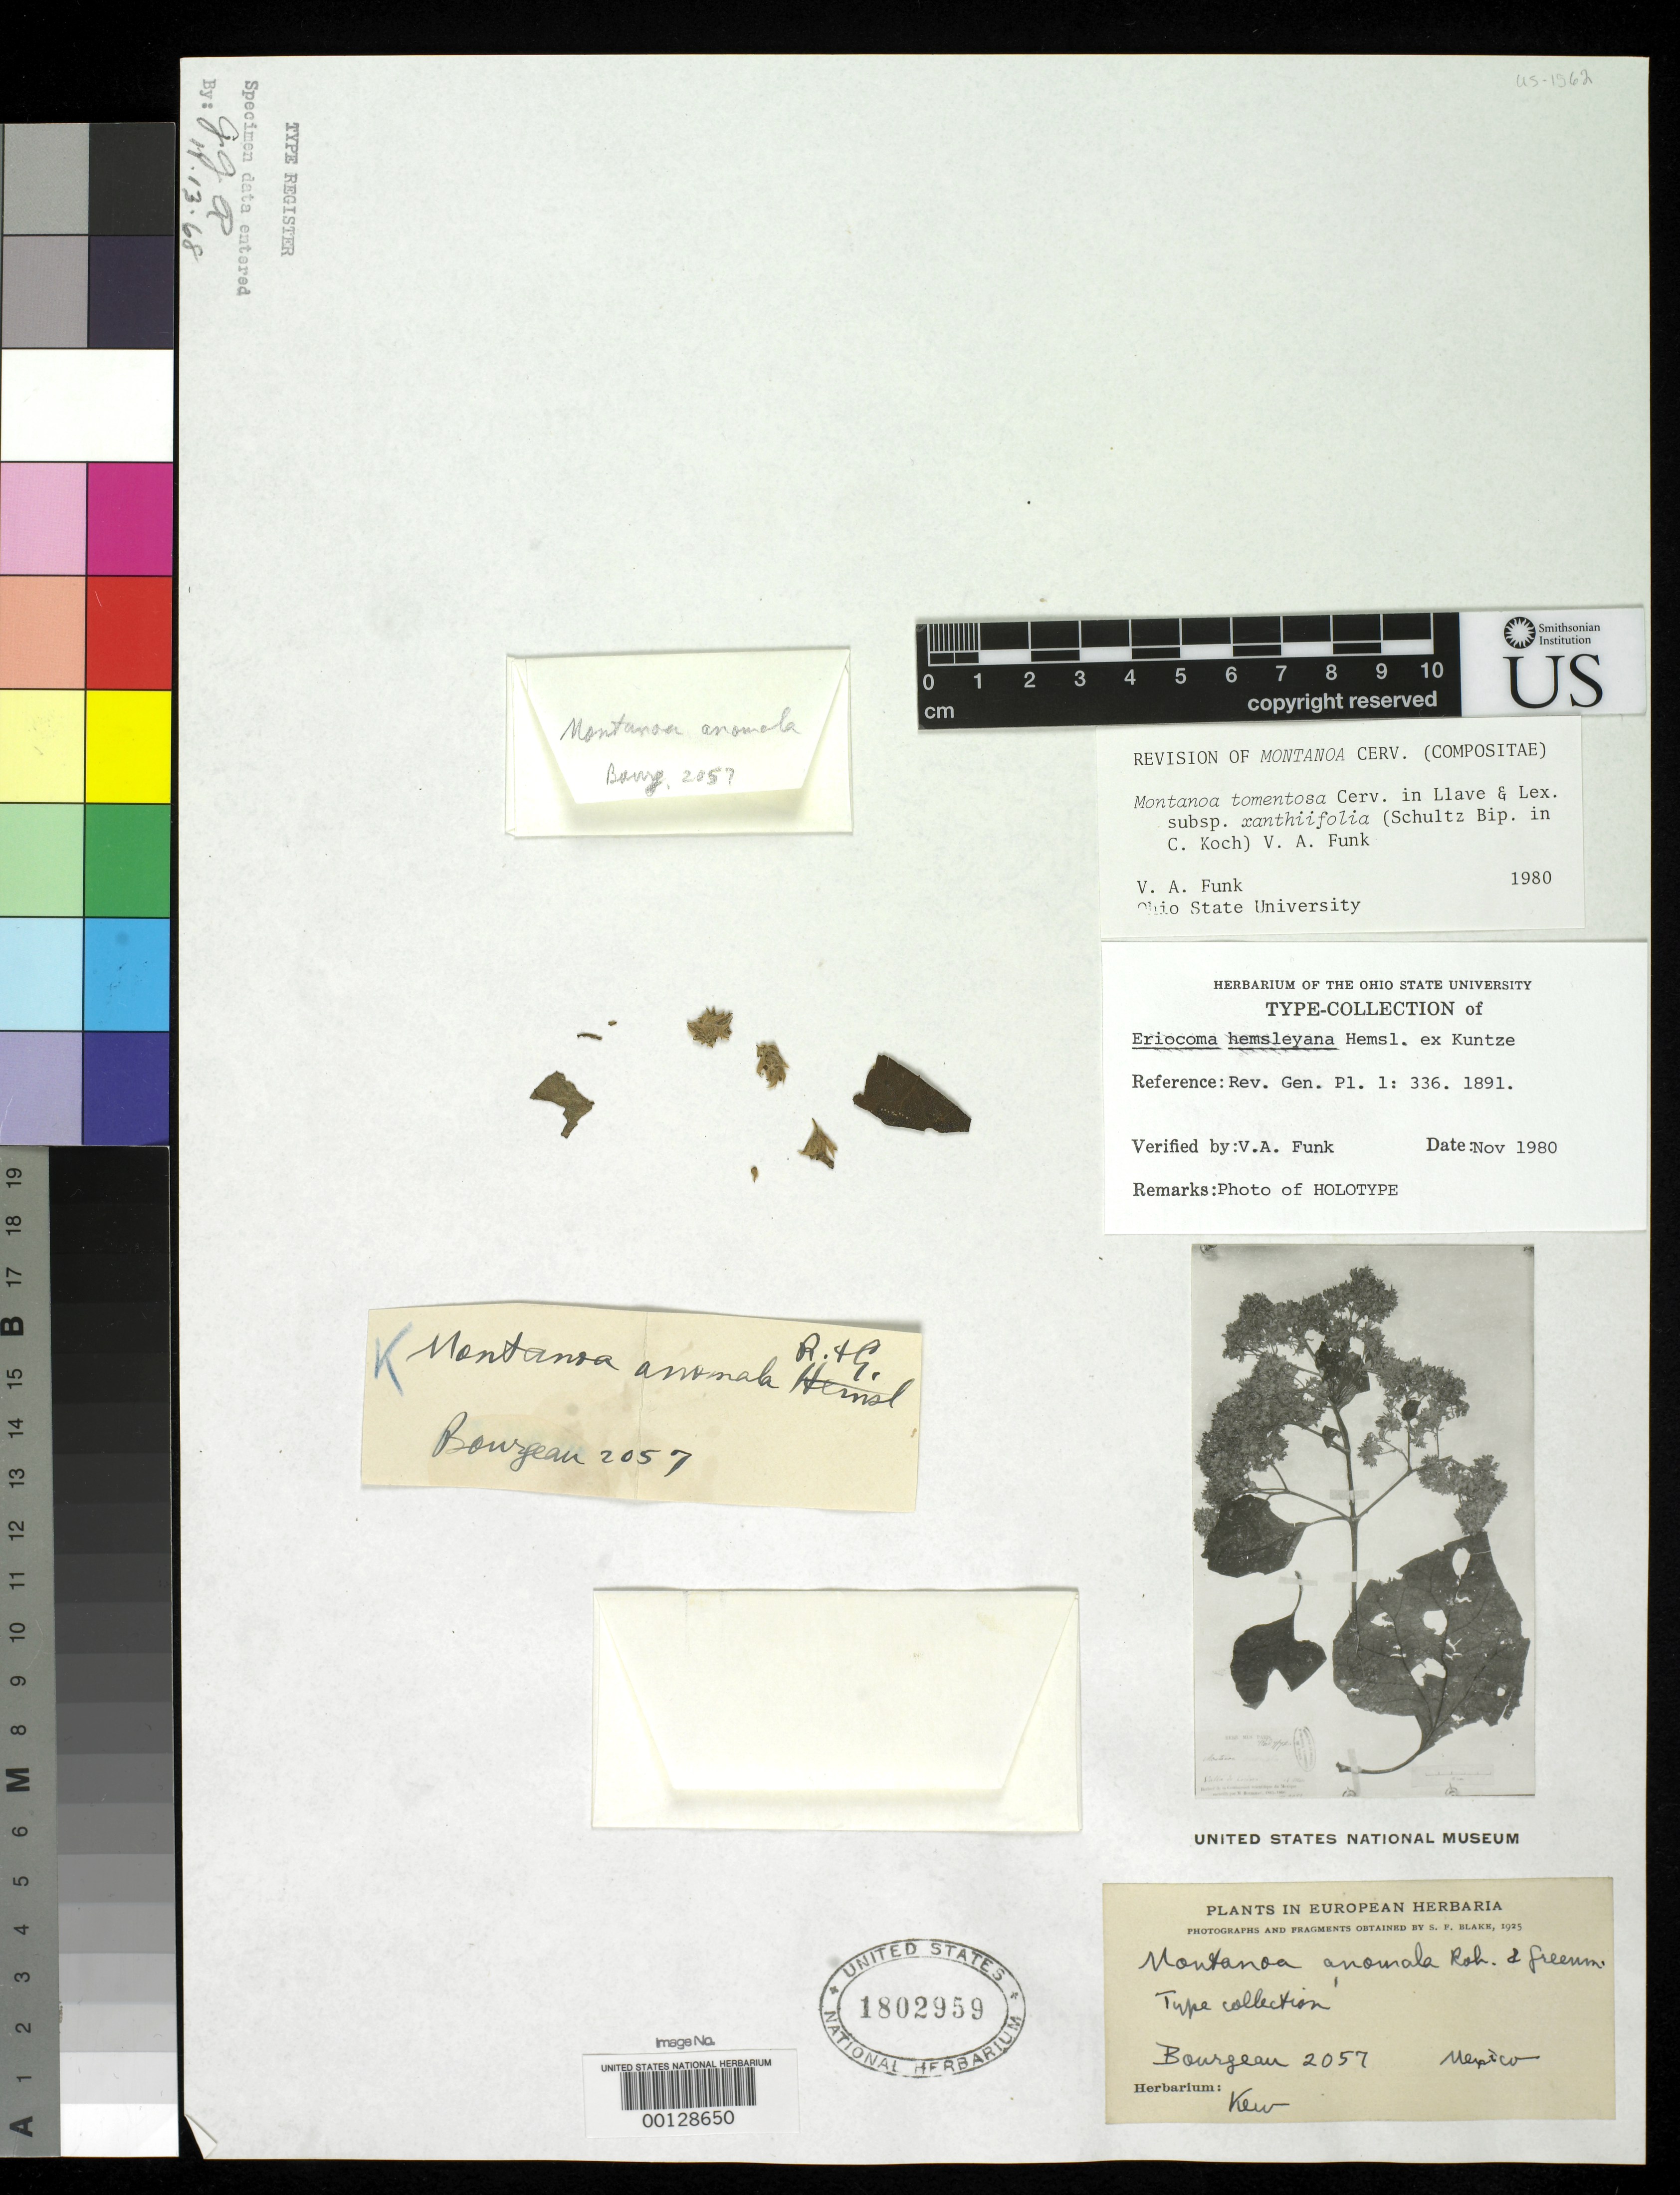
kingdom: Plantae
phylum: Tracheophyta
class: Magnoliopsida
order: Asterales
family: Asteraceae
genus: Montanoa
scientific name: Montanoa anomala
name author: B.L. Rob. & Greenm.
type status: Type Fragment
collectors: E. Bourgeau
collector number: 2057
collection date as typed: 1865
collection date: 1865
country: Mexico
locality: E of Monserrat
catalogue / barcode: US 1802959